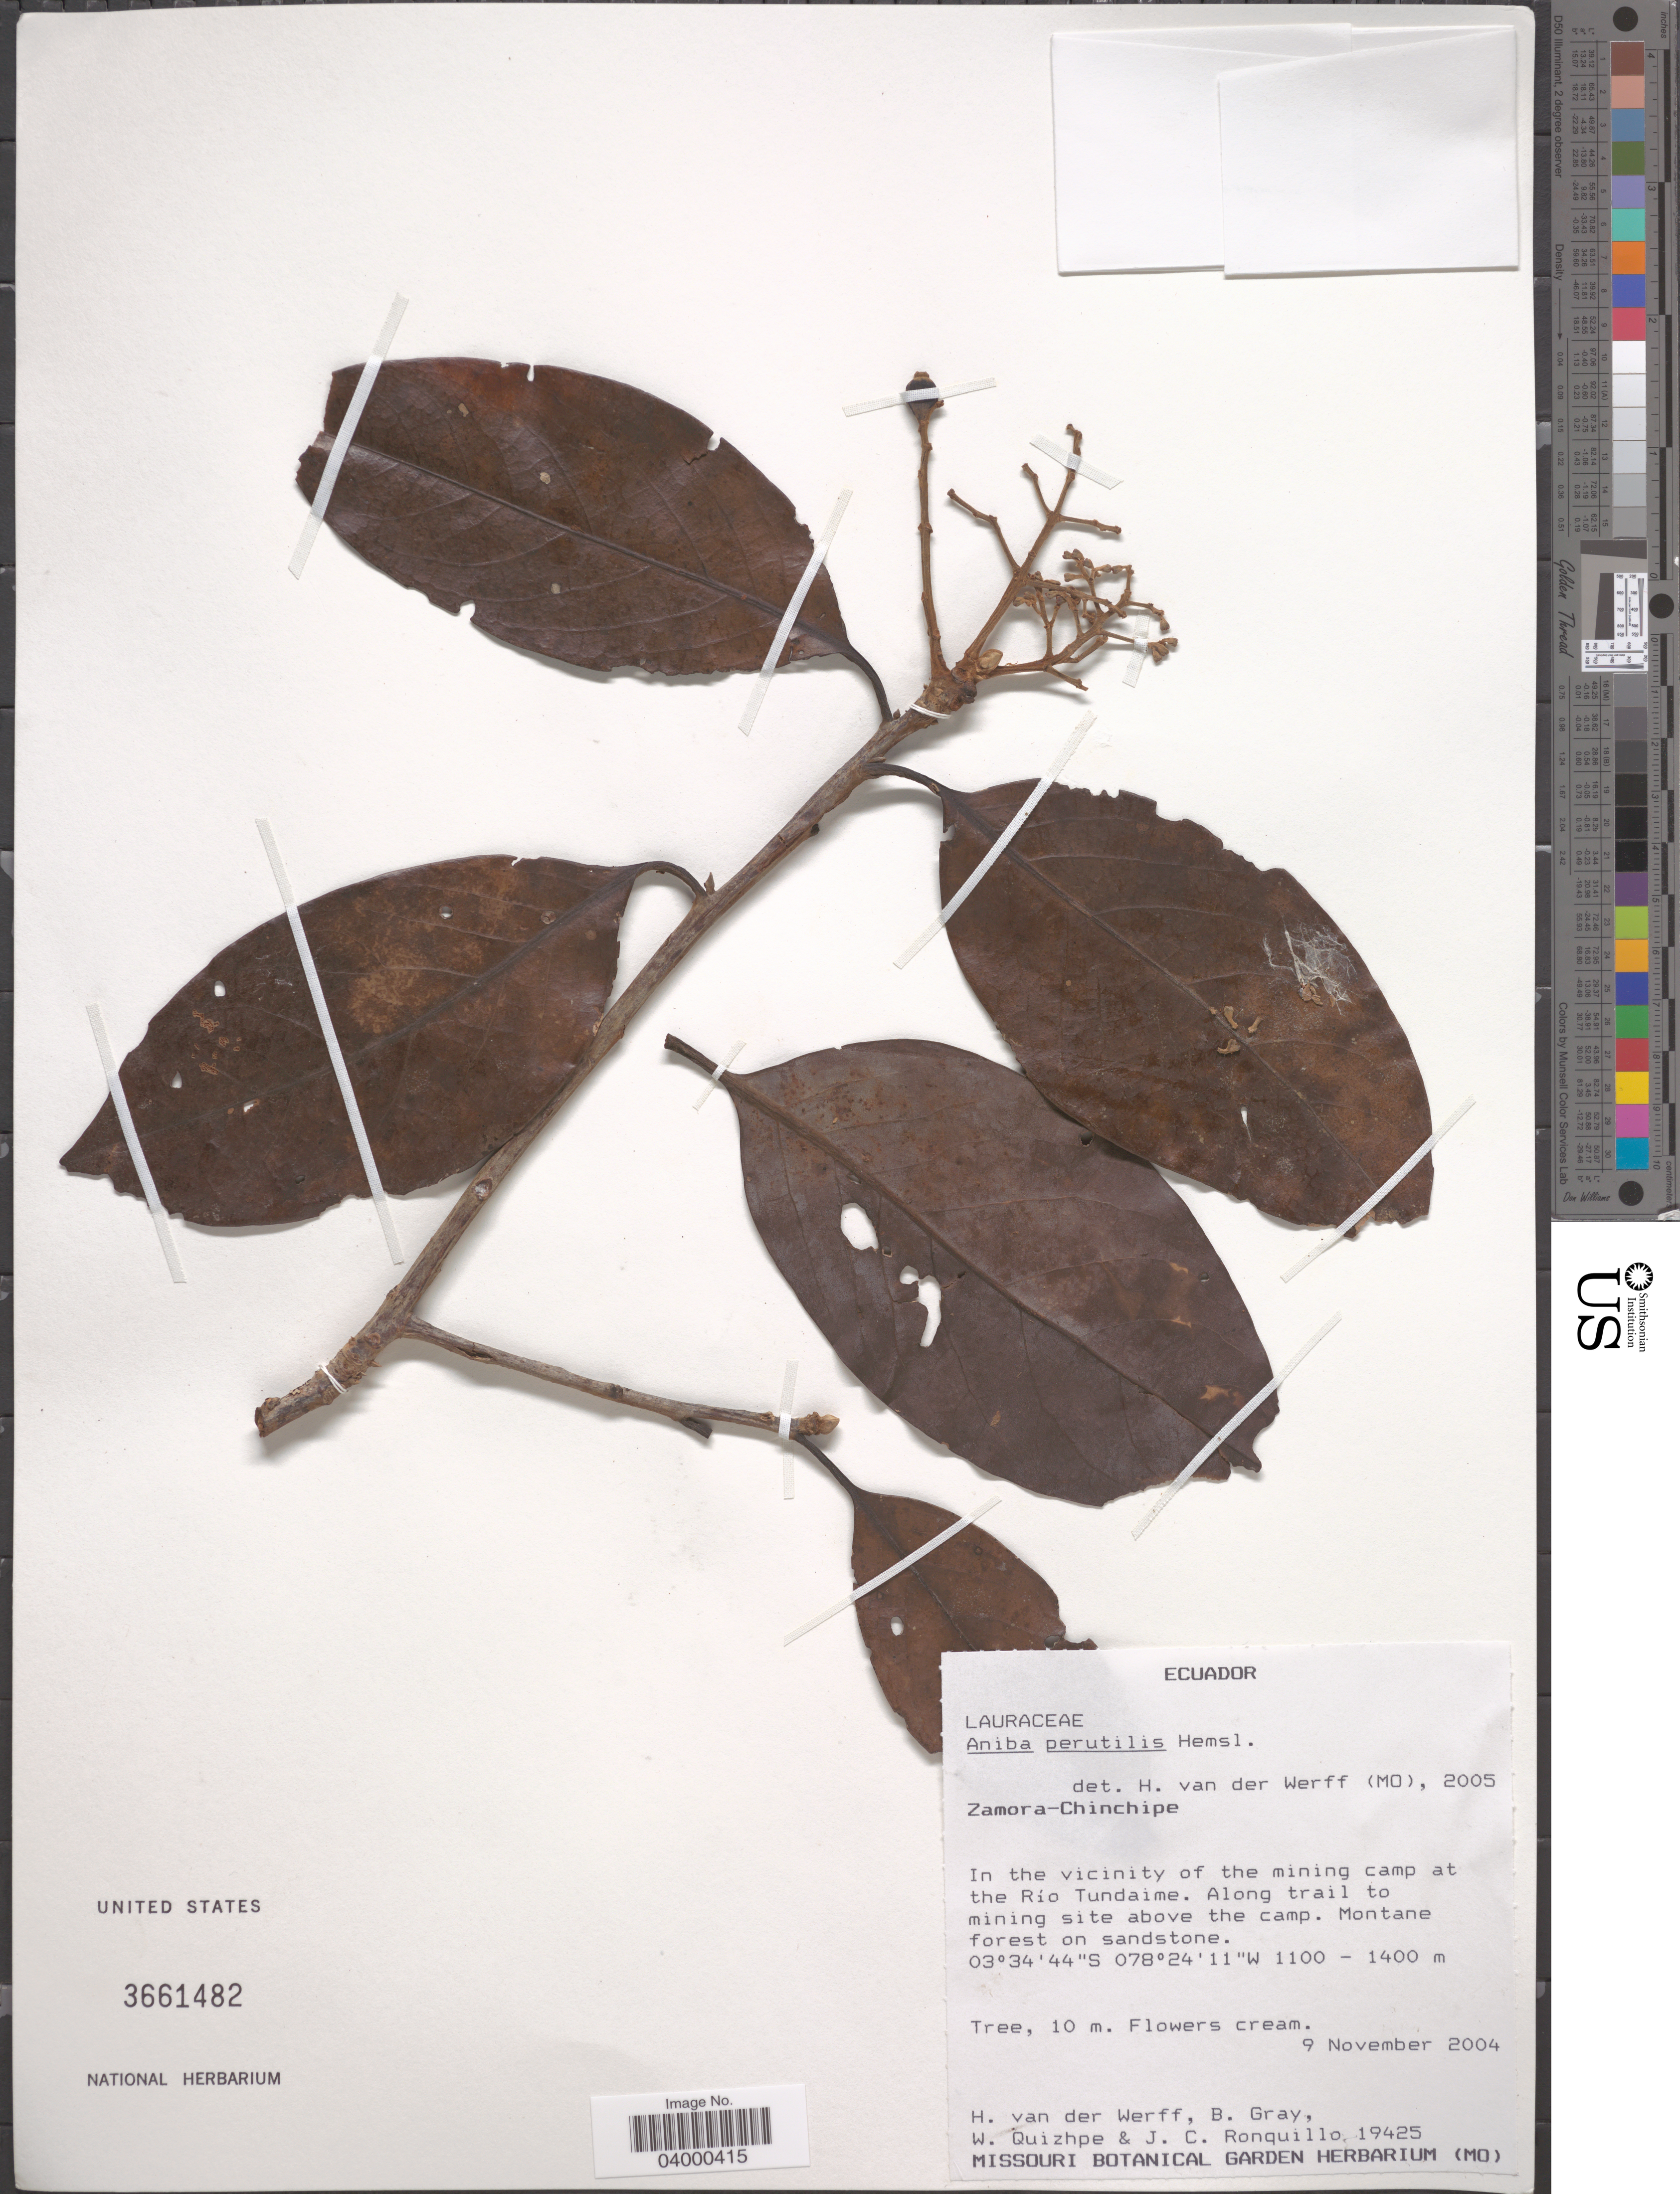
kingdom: Plantae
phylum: Tracheophyta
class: Magnoliopsida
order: Laurales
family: Lauraceae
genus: Aniba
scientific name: Aniba perutilis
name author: Hemsl.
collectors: H. van der Werff, B. Gray, W. Quizhpe & J. Ronquillo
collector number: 19425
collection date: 2004-11-09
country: Ecuador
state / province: Zamora-Chinchipe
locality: In the vicinity of the mining camp at the Río Tundaime. Along trail to mining site above the camp.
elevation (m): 1100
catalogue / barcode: US 3661482